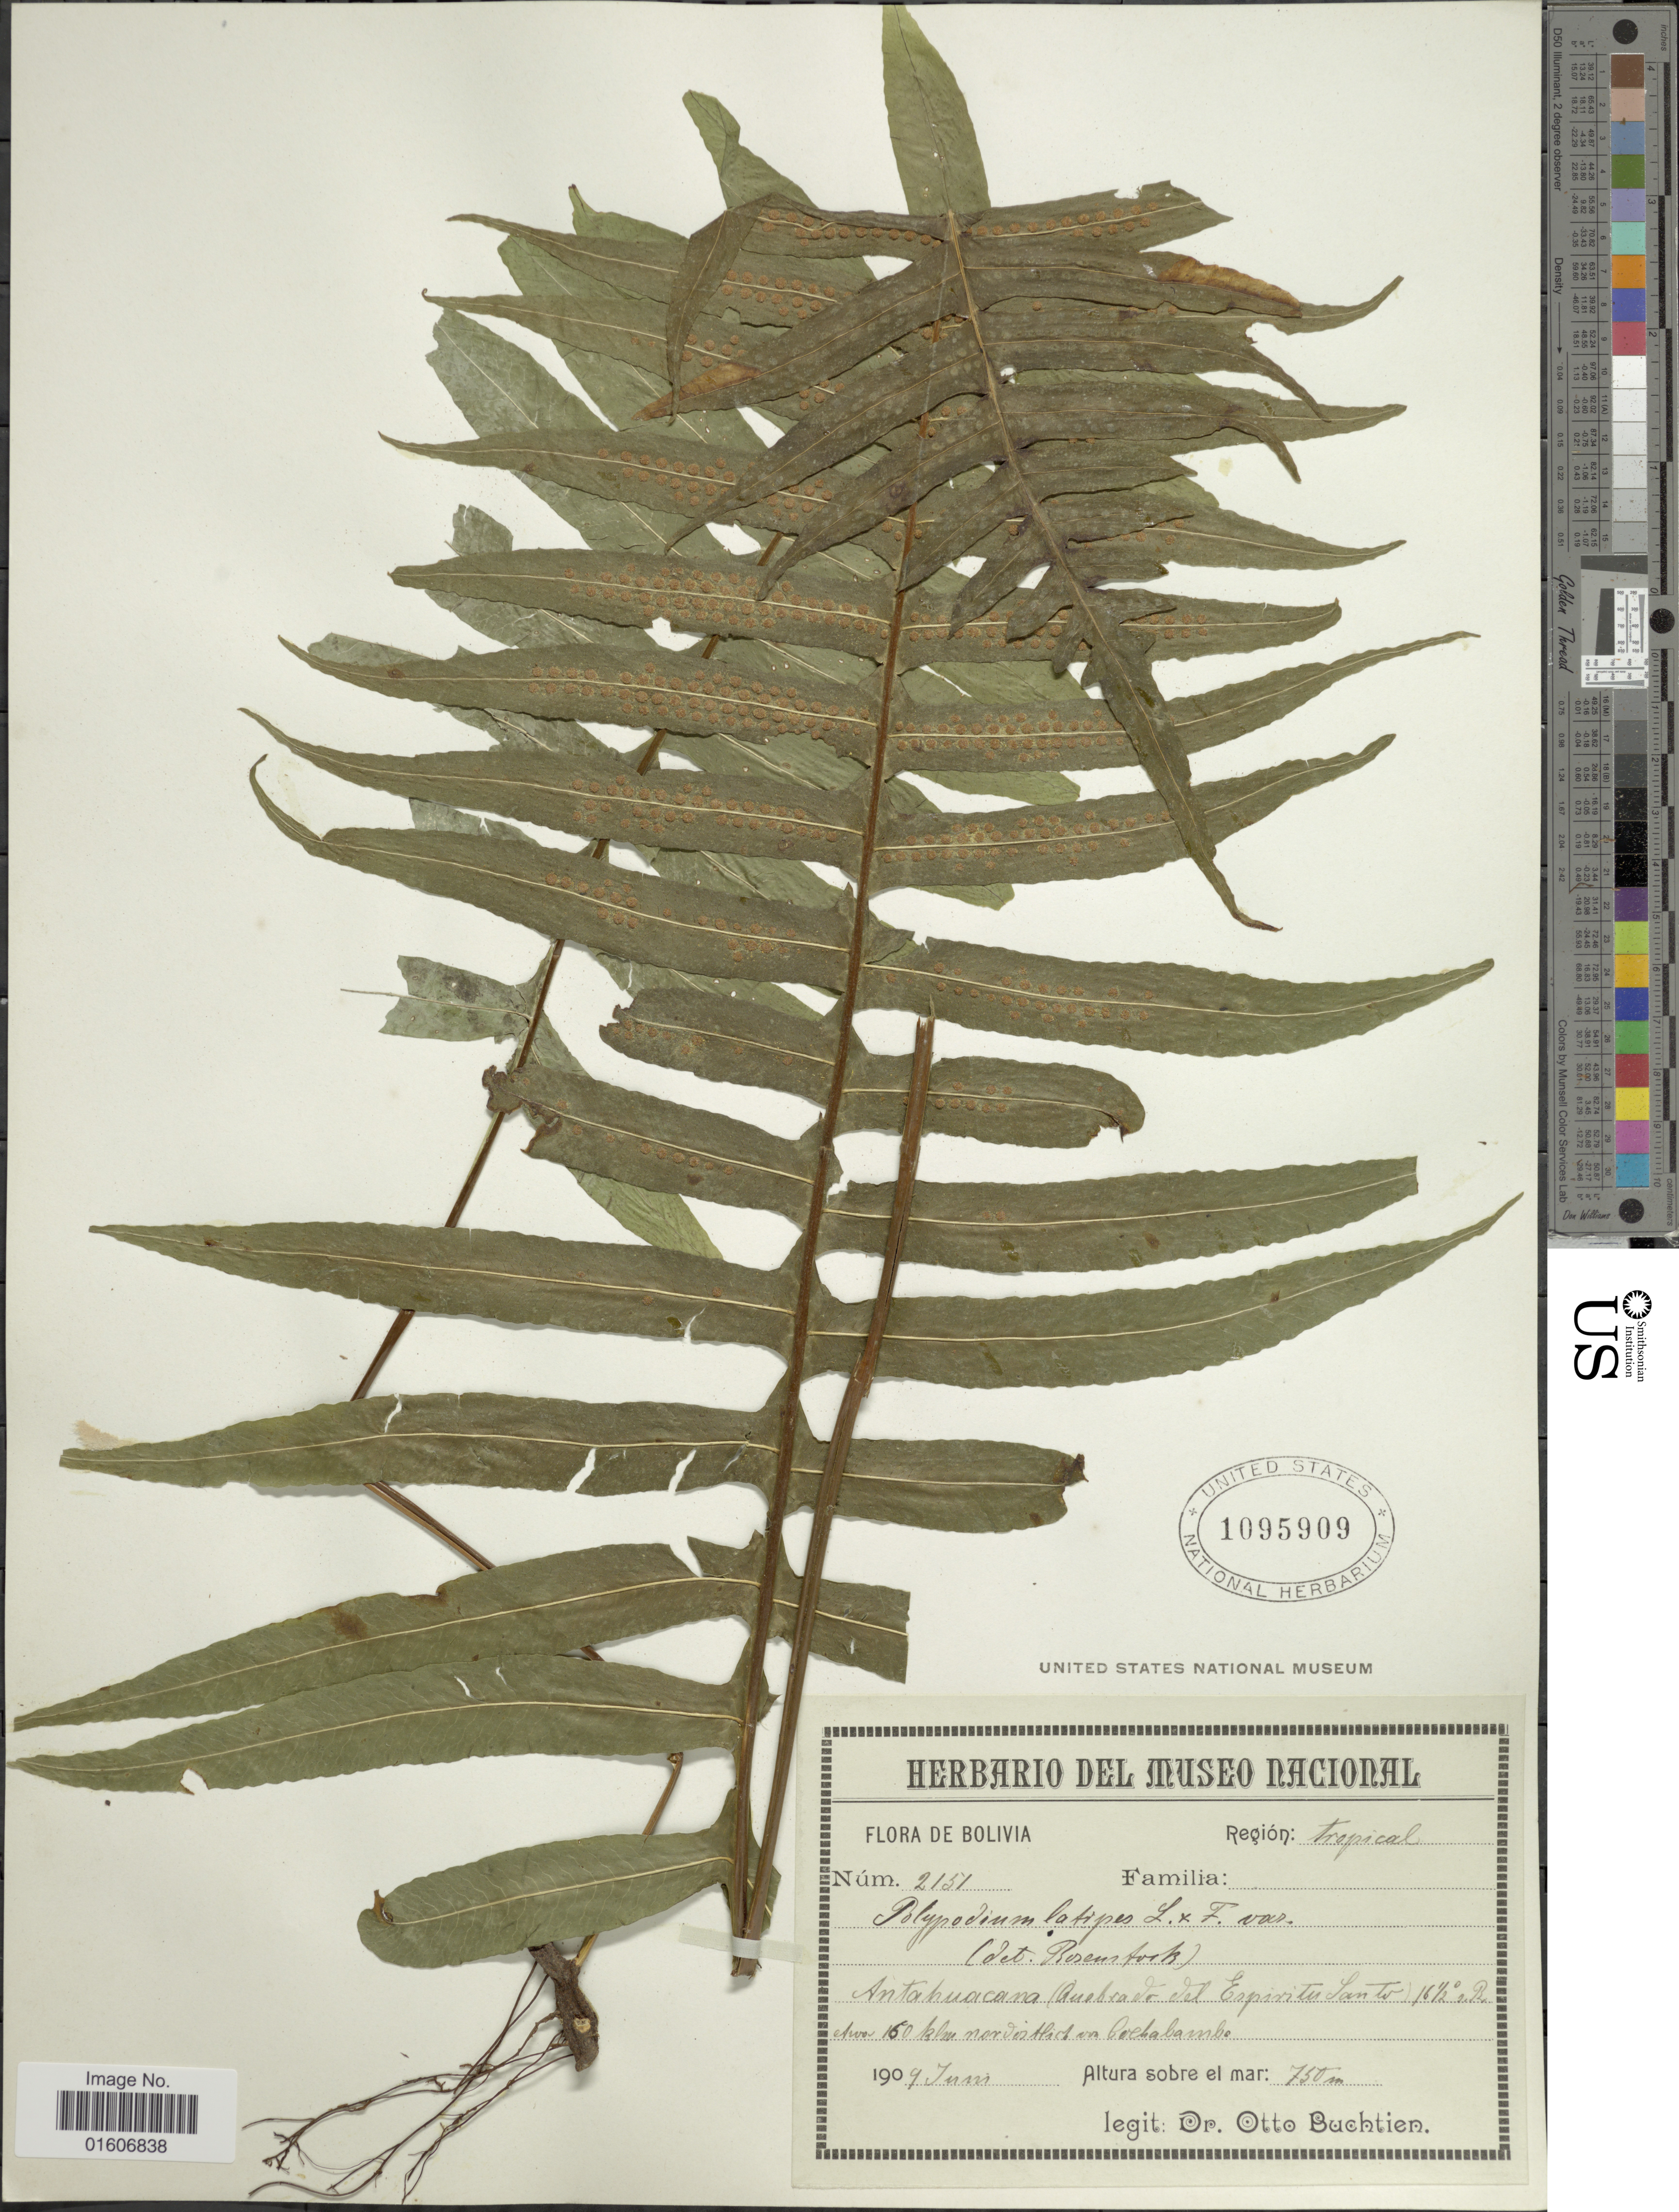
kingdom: Plantae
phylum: Tracheophyta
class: Polypodiopsida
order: Polypodiales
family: Polypodiaceae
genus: Serpocaulon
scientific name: Serpocaulon meniscifolium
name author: (Langsd. & Fisch.) A.R. Sm.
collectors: O. Buchtien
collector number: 2151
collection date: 1909-06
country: Bolivia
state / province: Cochabamba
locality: Antahuacana (Quebrada del Espiritu Santo) 160 km N from Cochabamba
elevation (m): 750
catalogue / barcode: US 1095909